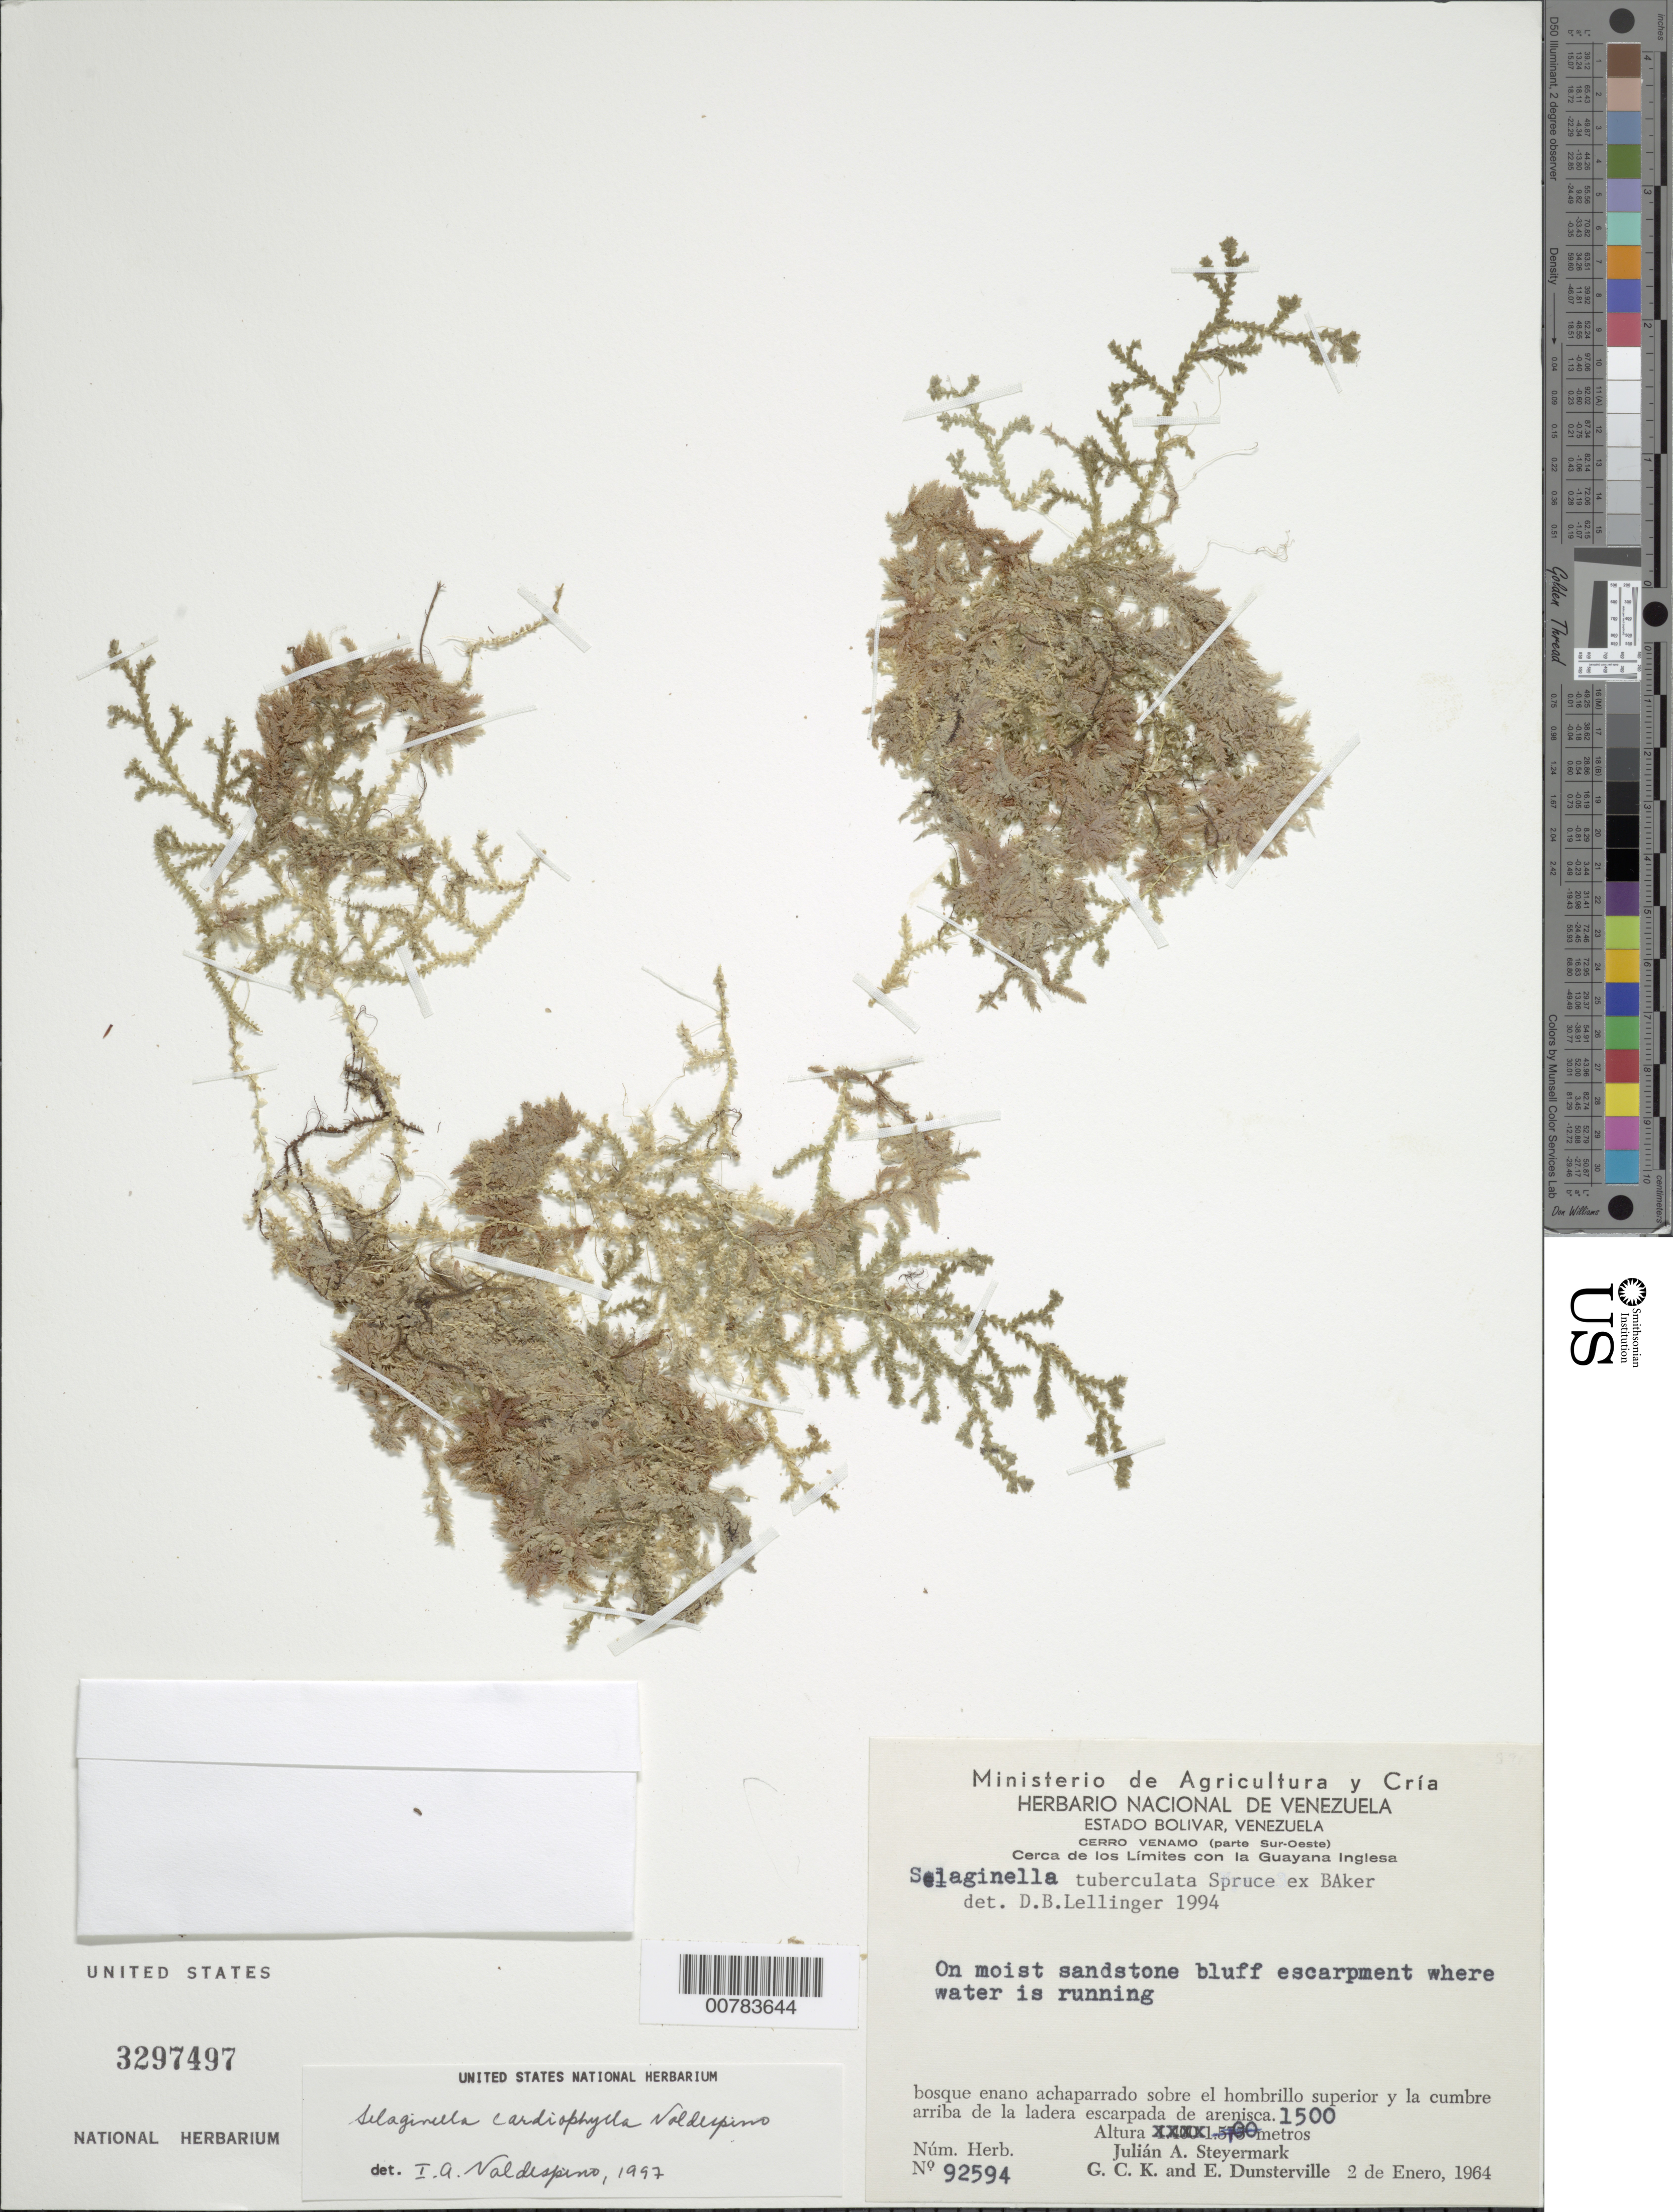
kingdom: Plantae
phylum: Tracheophyta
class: Lycopodiopsida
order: Selaginellales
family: Selaginellaceae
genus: Selaginella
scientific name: Selaginella cardiophylla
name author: Valdespino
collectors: J. Steyermark, G. C. K. Dunsterville & E. Dunsterville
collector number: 92594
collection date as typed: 2-Jan-64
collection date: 1964-01-02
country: Venezuela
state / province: Bolívar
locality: Cerro Venamo, cerca de los limites con la Guayana Inglesa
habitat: Bosque enano achaparrado sobre el hombrillo superior y la cumbre arriba de la ladera escarpada de arenisca,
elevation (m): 1500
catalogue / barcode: US 3297497